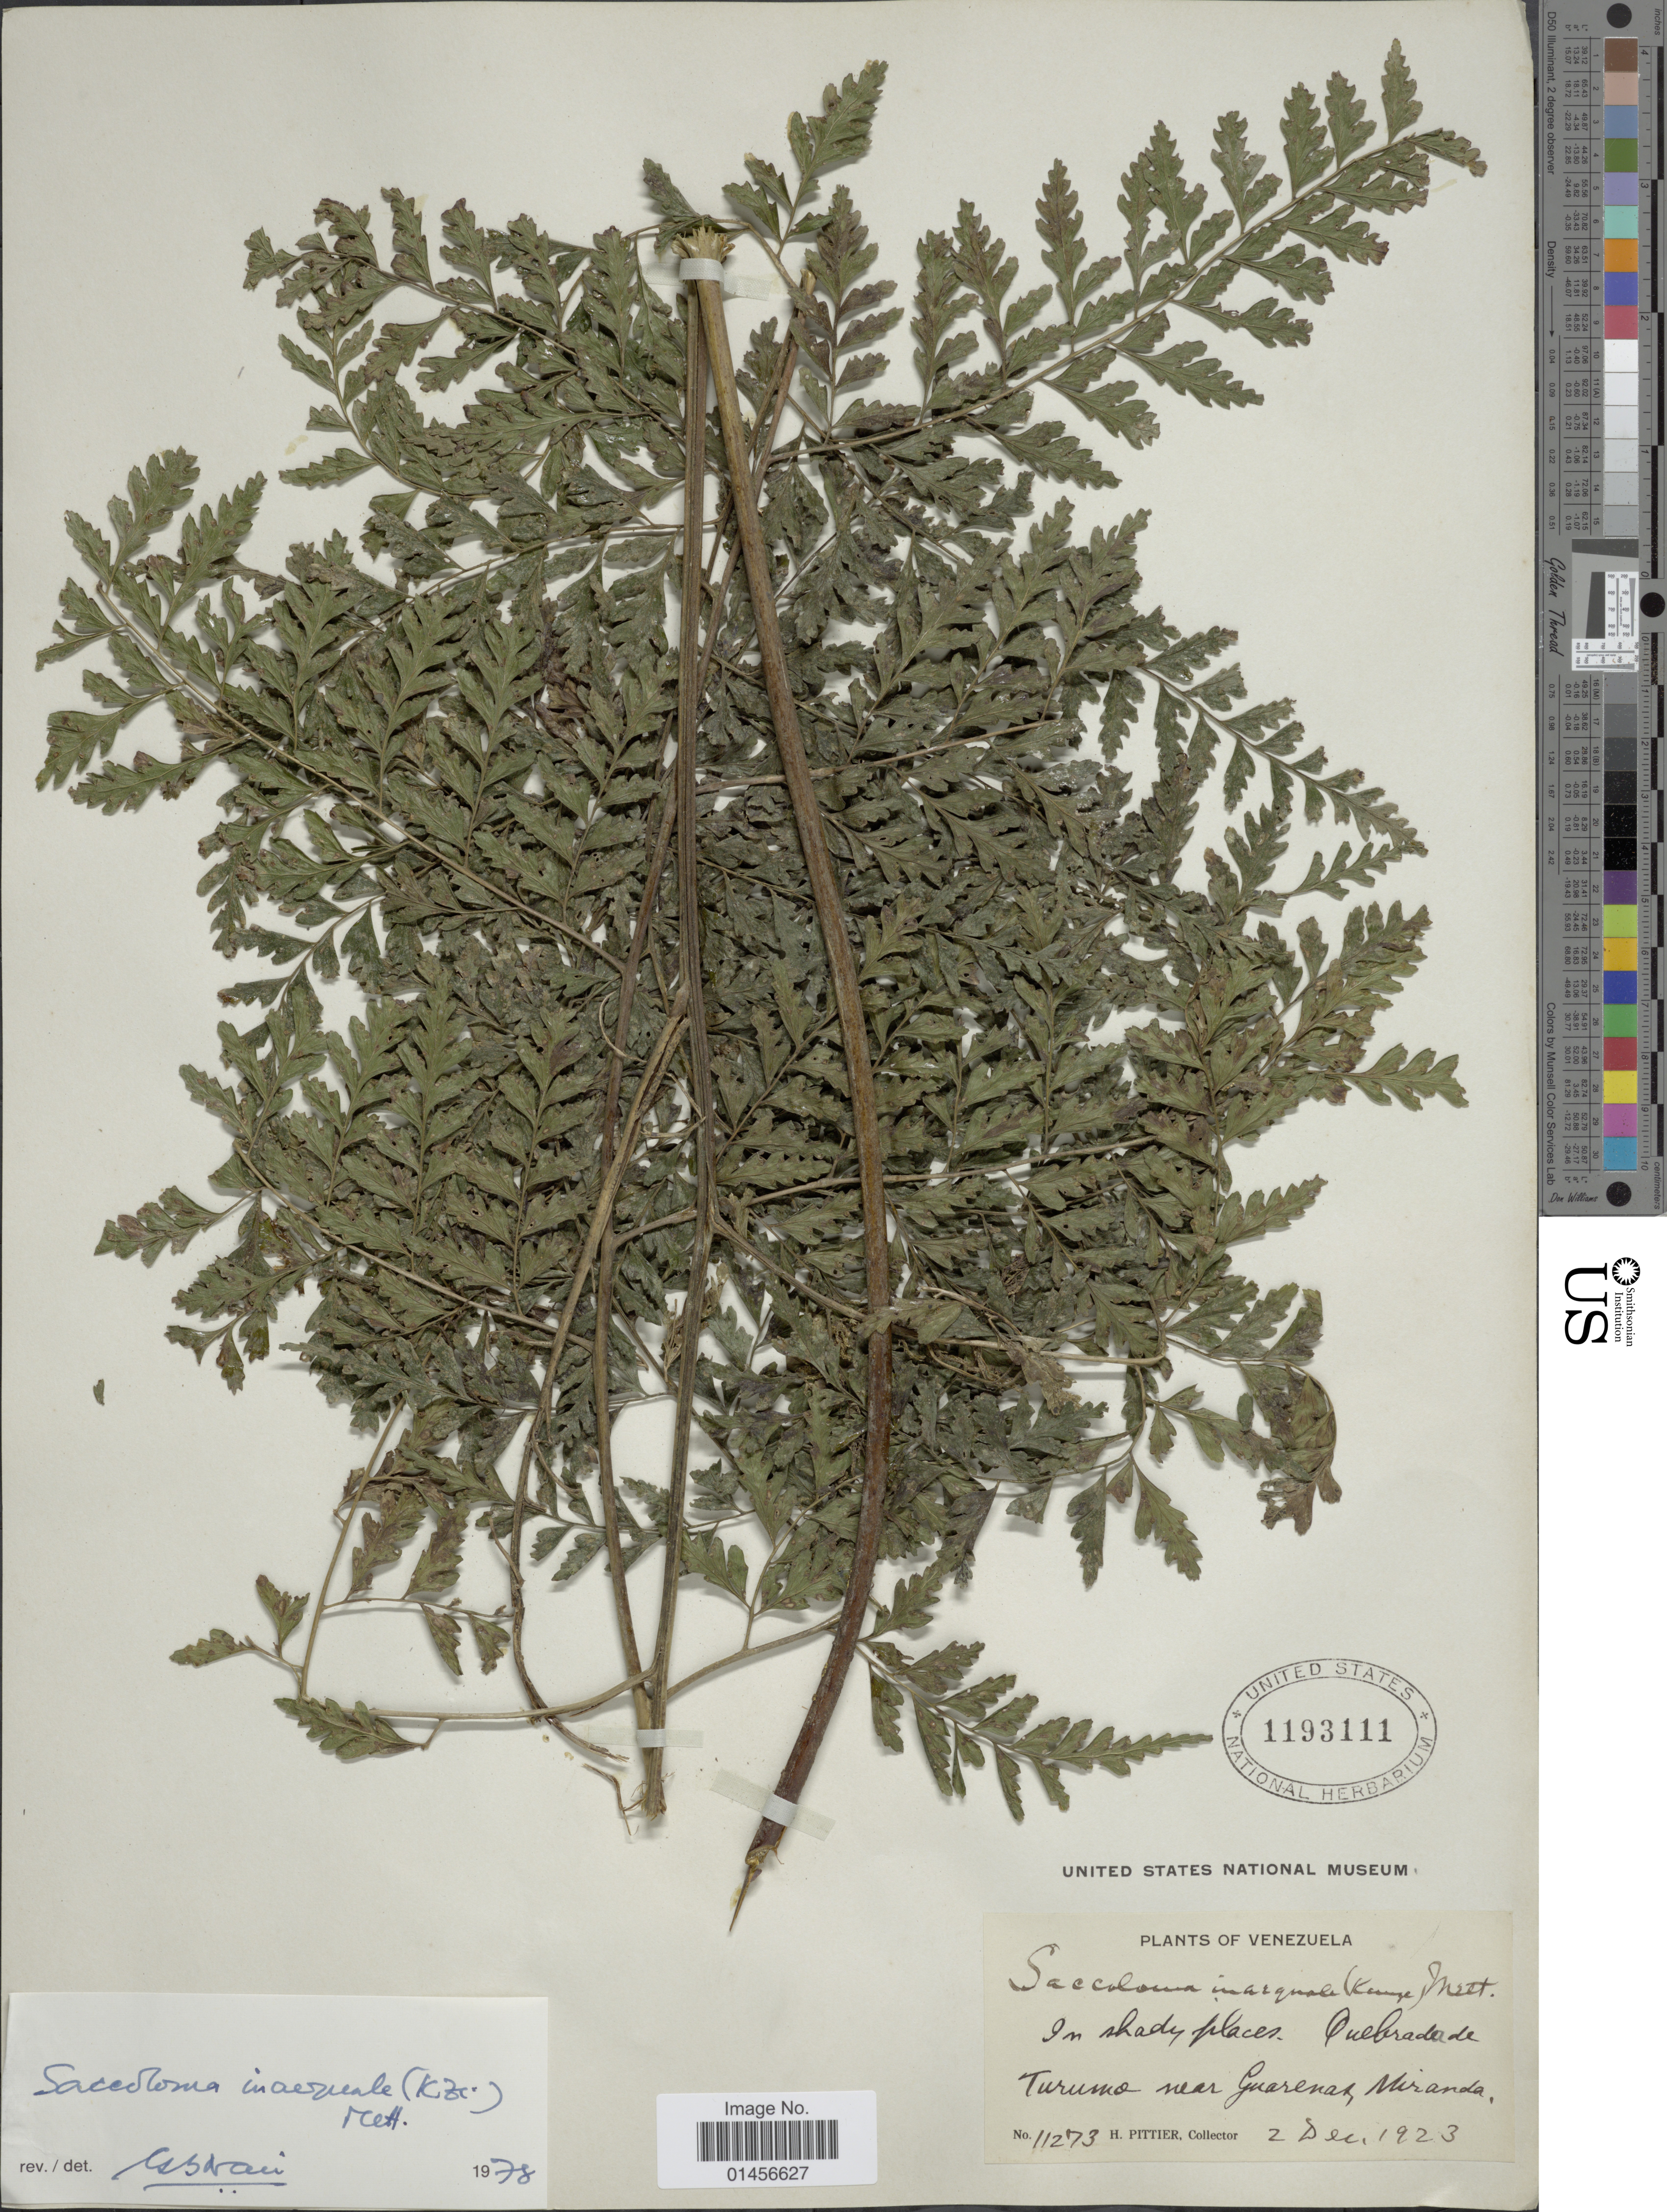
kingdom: Plantae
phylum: Tracheophyta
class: Polypodiopsida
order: Polypodiales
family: Saccolomataceae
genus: Saccoloma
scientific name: Saccoloma inaequale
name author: (Kunze) Mett.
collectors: H. F. Pittier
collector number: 11273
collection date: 1923-12-02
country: Venezuela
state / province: Miranda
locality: Quebrada de Turumo near Guarenas Miranda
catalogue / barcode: US 1193111